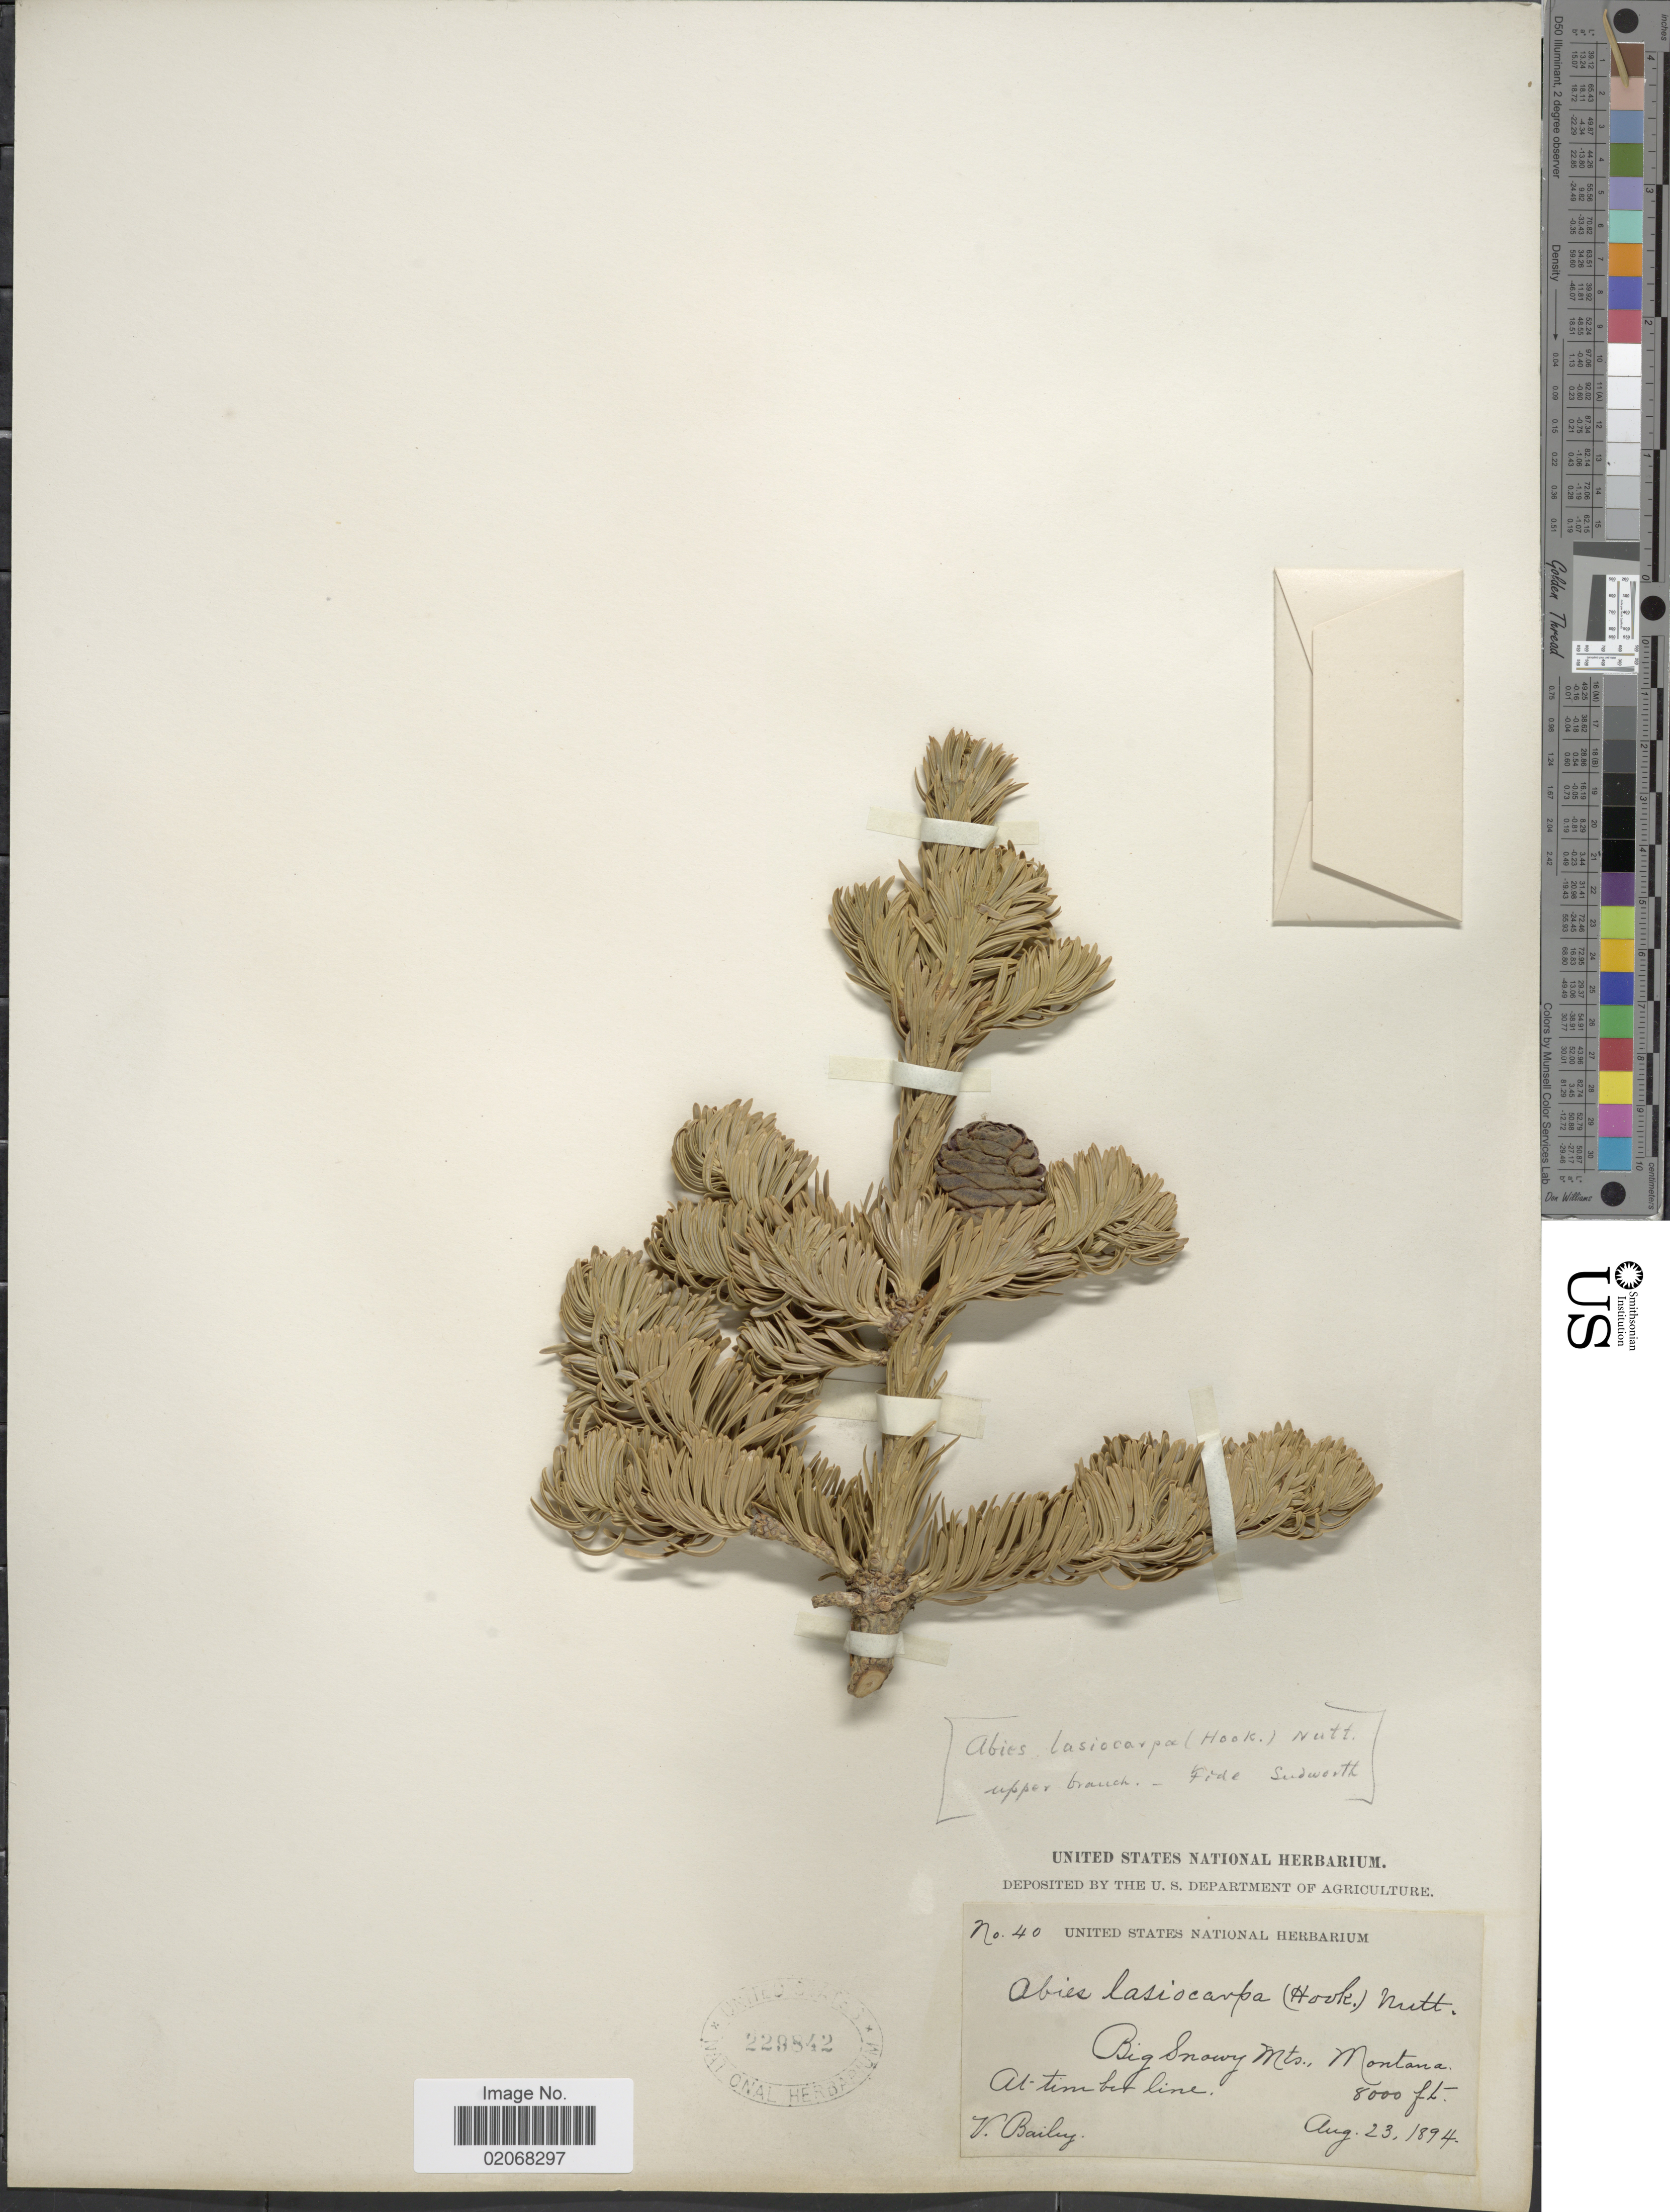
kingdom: Plantae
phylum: Tracheophyta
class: Pinopsida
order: Pinales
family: Pinaceae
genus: Abies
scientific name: Abies lasiocarpa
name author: (Hook.) Nutt.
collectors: V. L. Bailey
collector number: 40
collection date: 1894-08-23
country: United States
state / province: Montana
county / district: Fergus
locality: Big Snowy Mts., At timberline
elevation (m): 2438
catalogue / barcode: US 229842